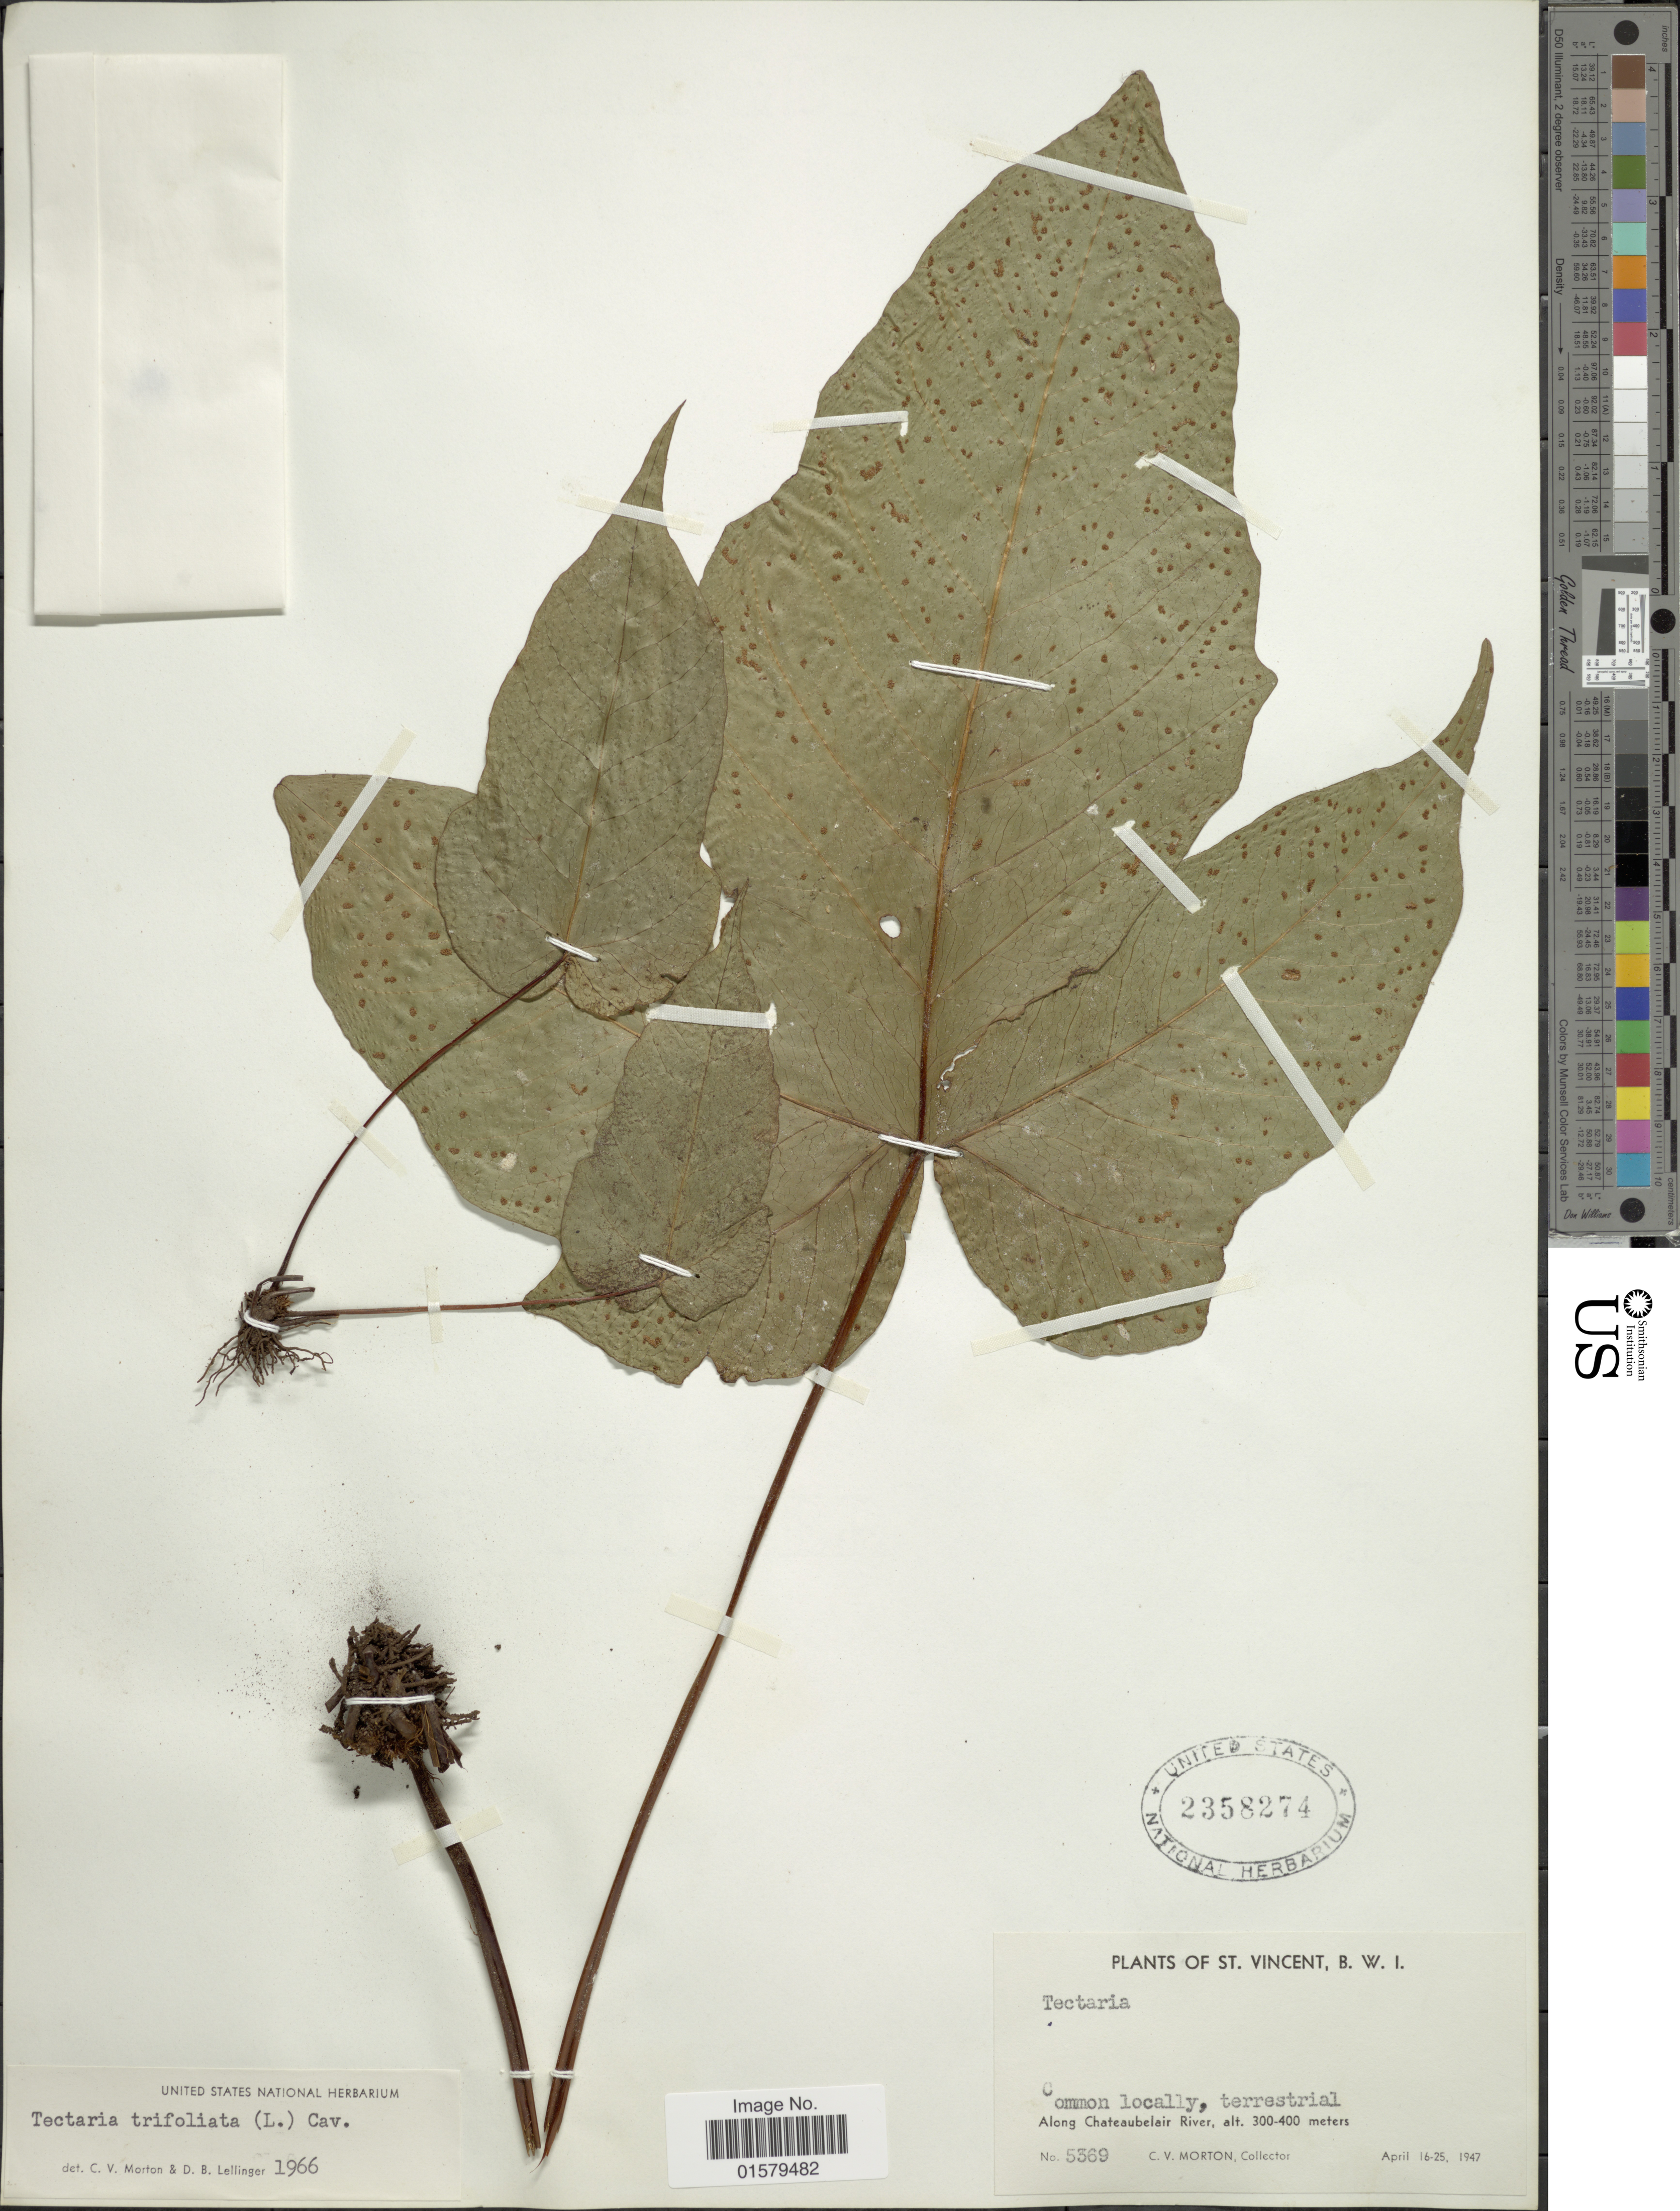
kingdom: Plantae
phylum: Tracheophyta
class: Polypodiopsida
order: Polypodiales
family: Tectariaceae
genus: Tectaria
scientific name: Tectaria trifoliata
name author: (L.) Cav.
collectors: C. V. Morton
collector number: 5369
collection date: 1947-04-16/1947-04-25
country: St. Vincent - Grenadines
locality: St. Vincent, Along Chateubelair River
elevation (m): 300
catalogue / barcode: US 2358274